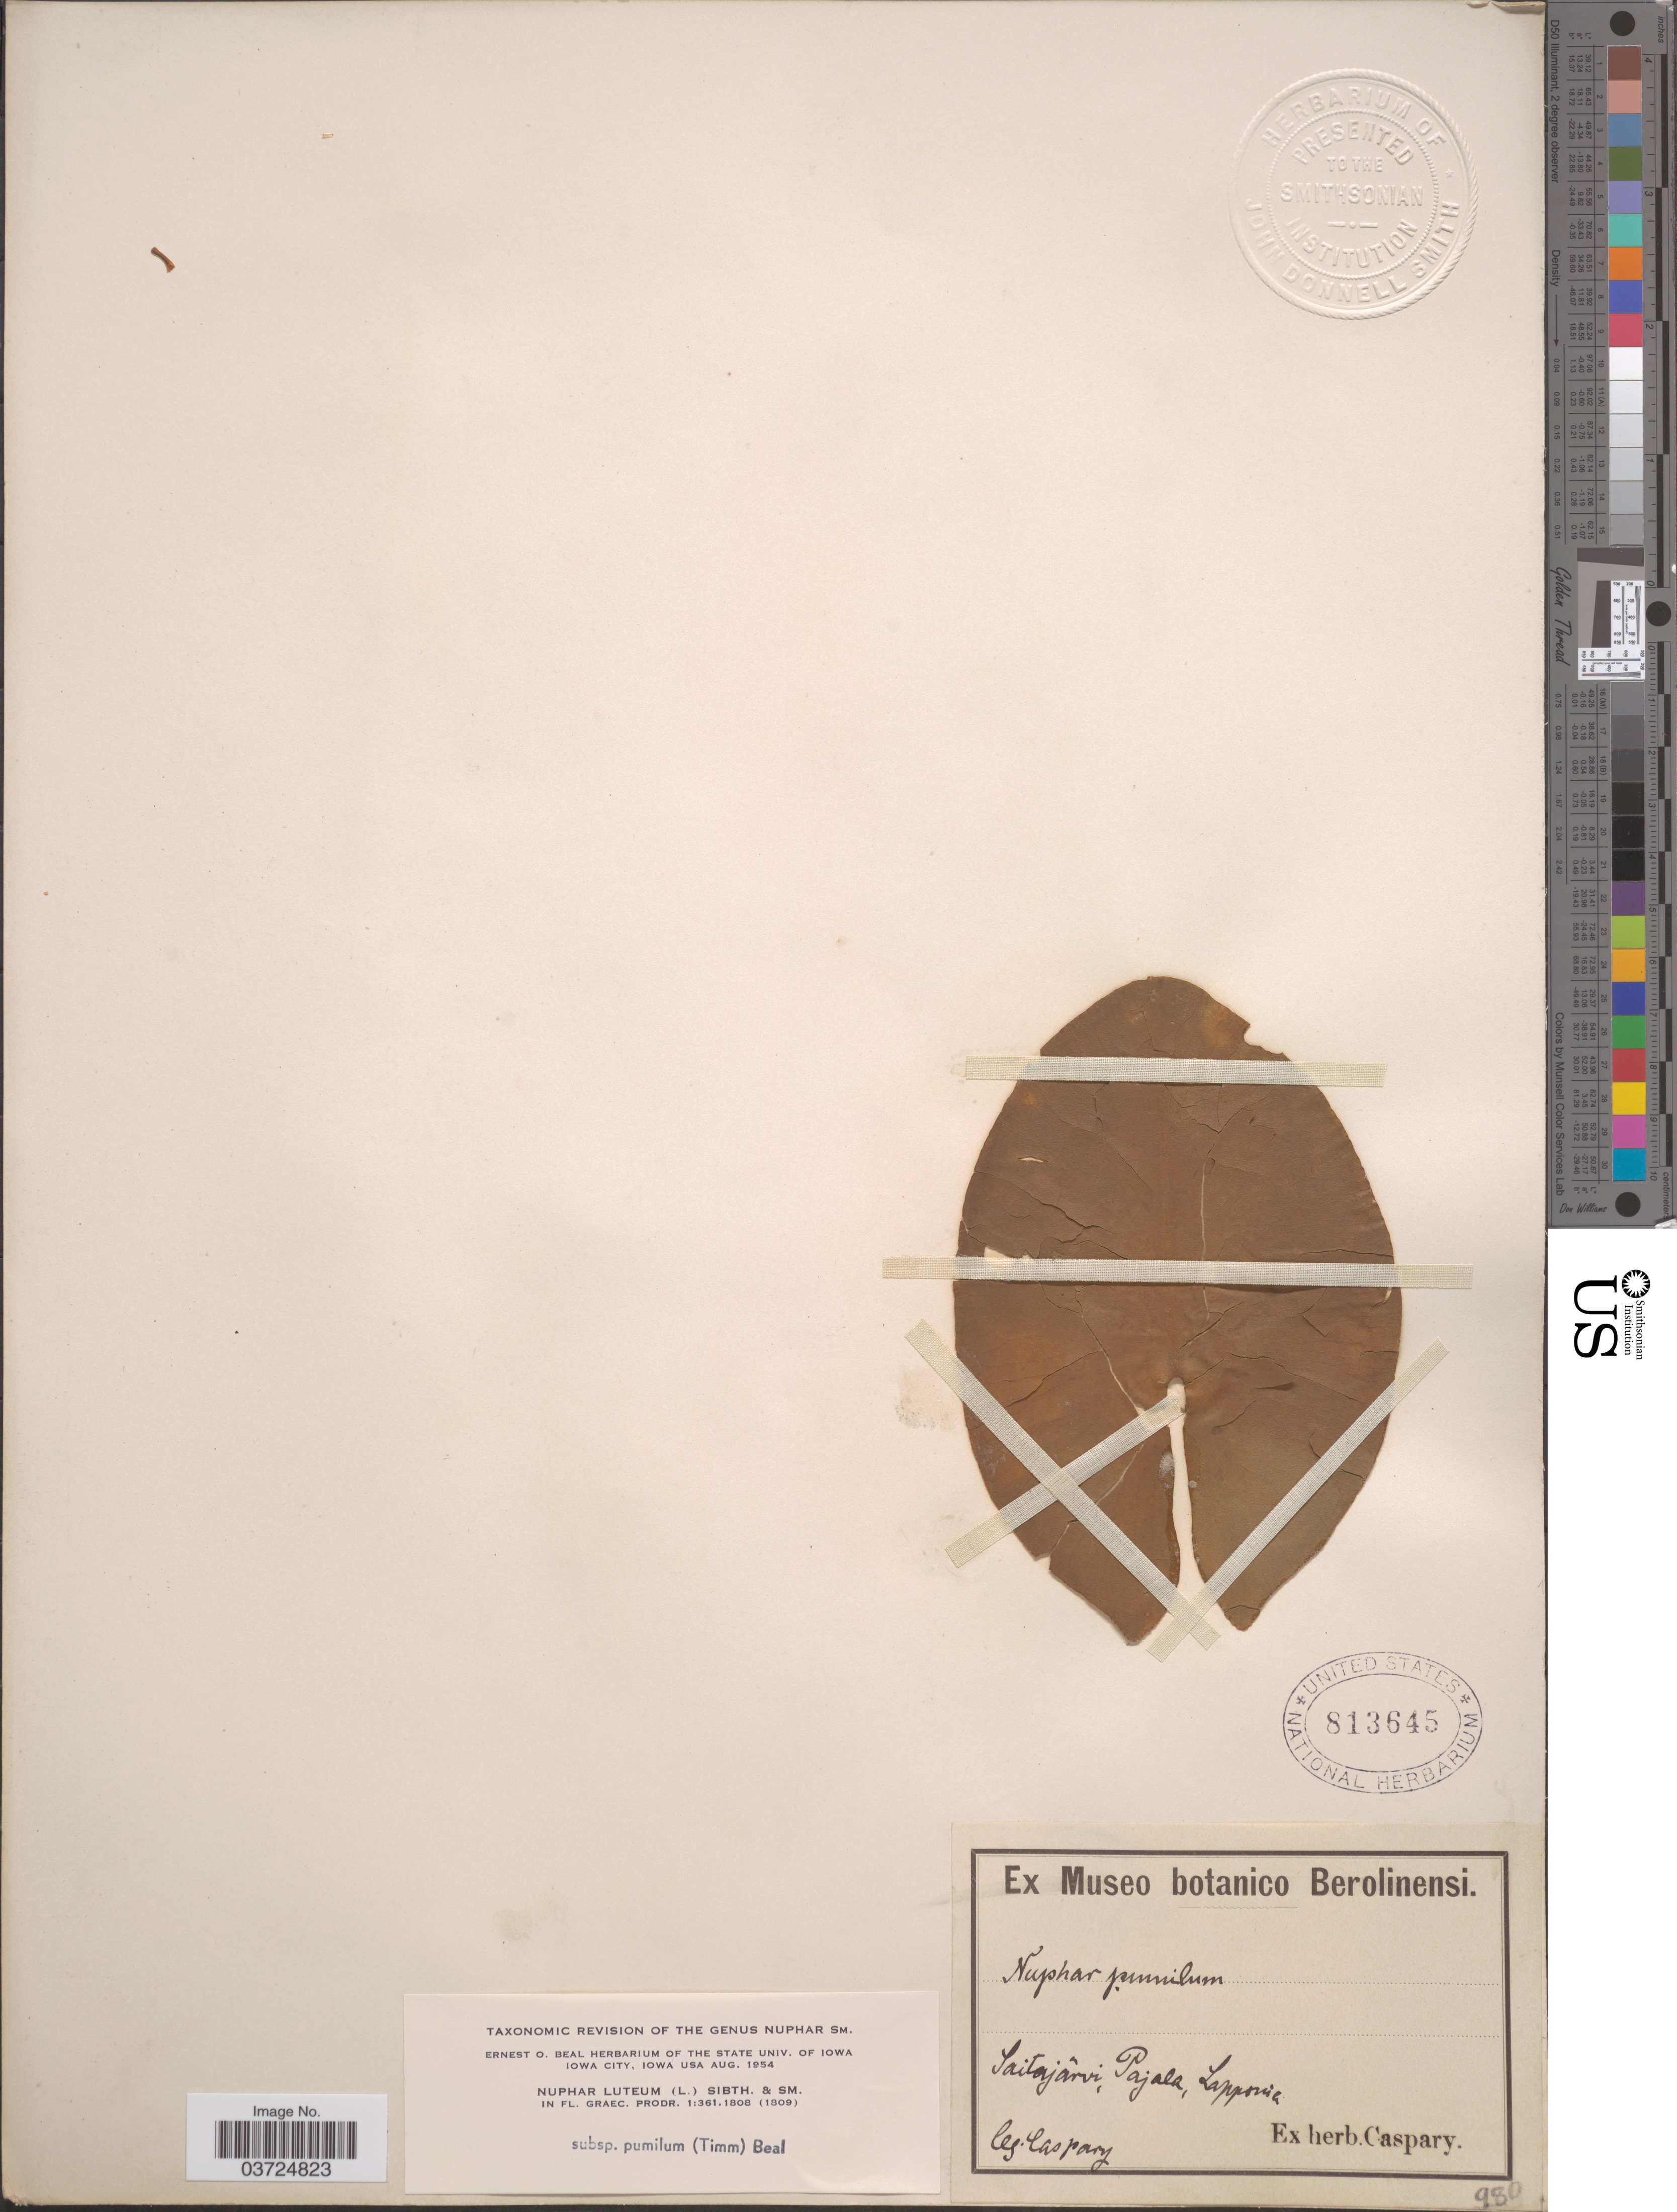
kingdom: Plantae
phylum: Tracheophyta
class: Magnoliopsida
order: Nymphaeales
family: Nymphaeaceae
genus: Nuphar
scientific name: Nuphar lutea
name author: (L.) Sm.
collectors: J. X. Caspary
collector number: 980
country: Sweden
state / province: Norrbotten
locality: Satajârvi Pajala, Lapponia.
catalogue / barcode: US 813645